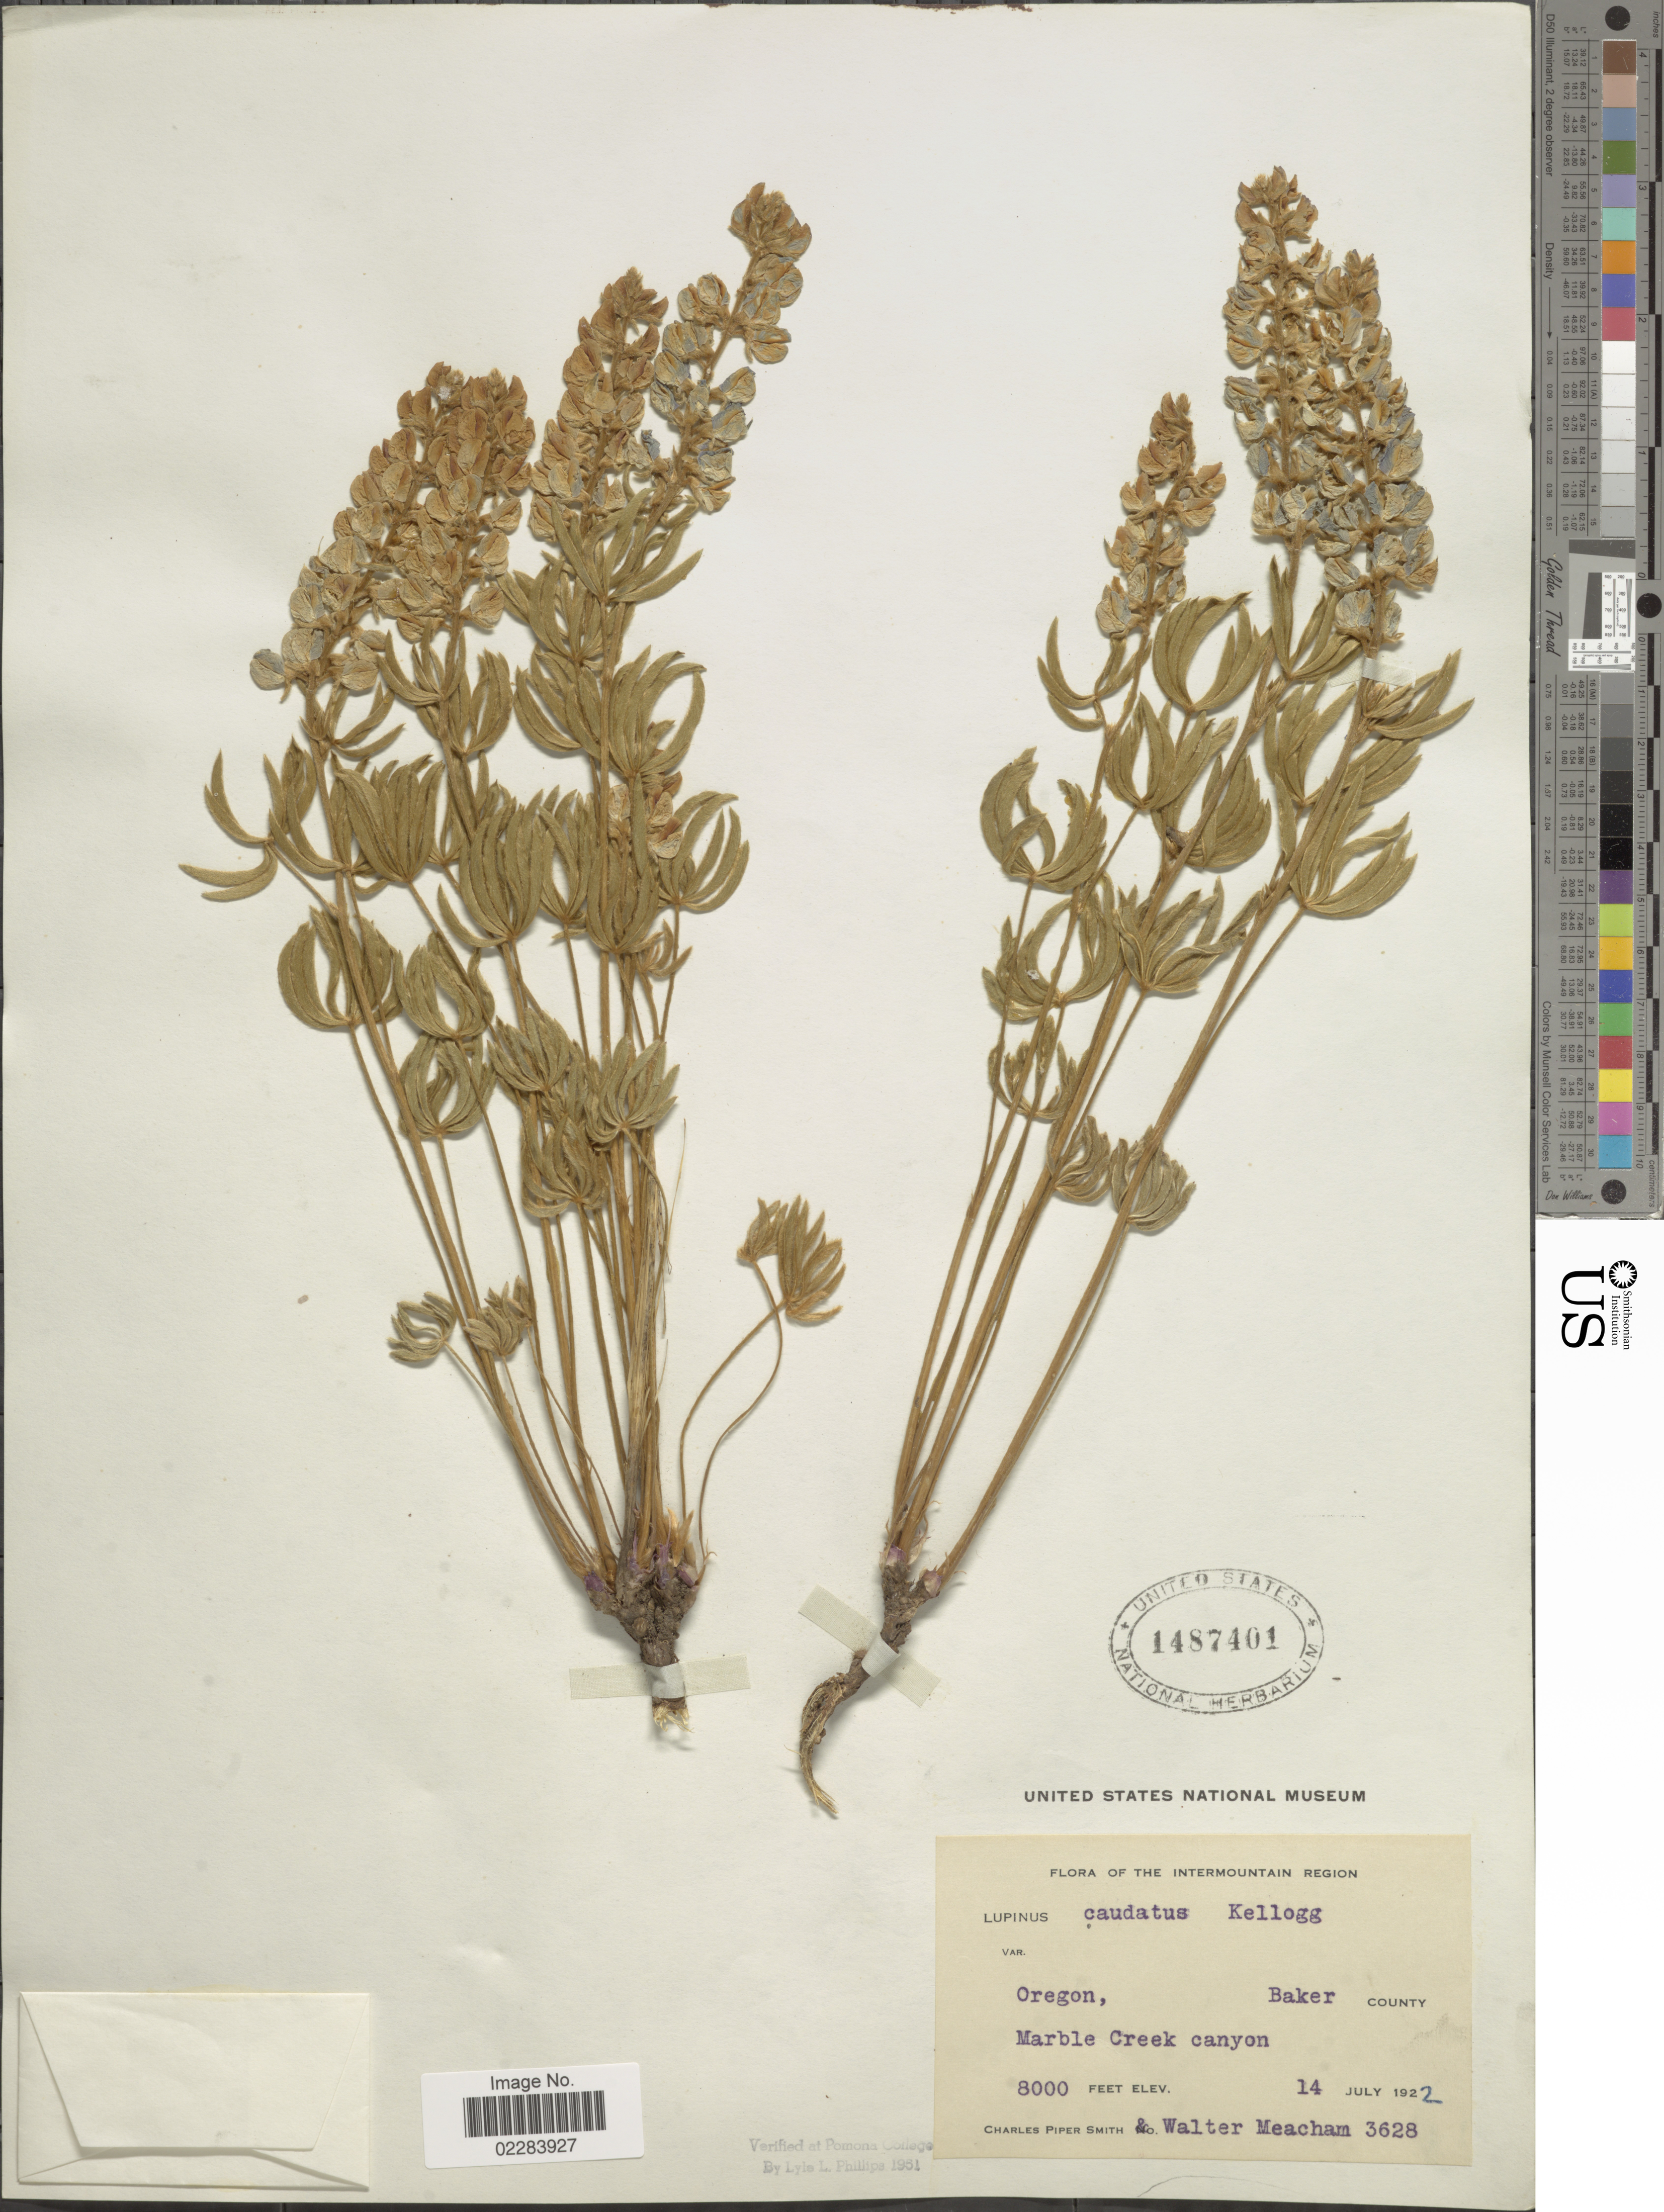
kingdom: Plantae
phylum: Tracheophyta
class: Magnoliopsida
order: Fabales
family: Fabaceae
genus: Lupinus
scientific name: Lupinus arbustus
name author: Lindl.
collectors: C. P. Smith & W. Meacham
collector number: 3628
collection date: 1922-07-14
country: United States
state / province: Oregon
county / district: Baker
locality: Intermountain Region. Baker County. Marble Creek canyon.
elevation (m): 2438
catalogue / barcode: US 1487401